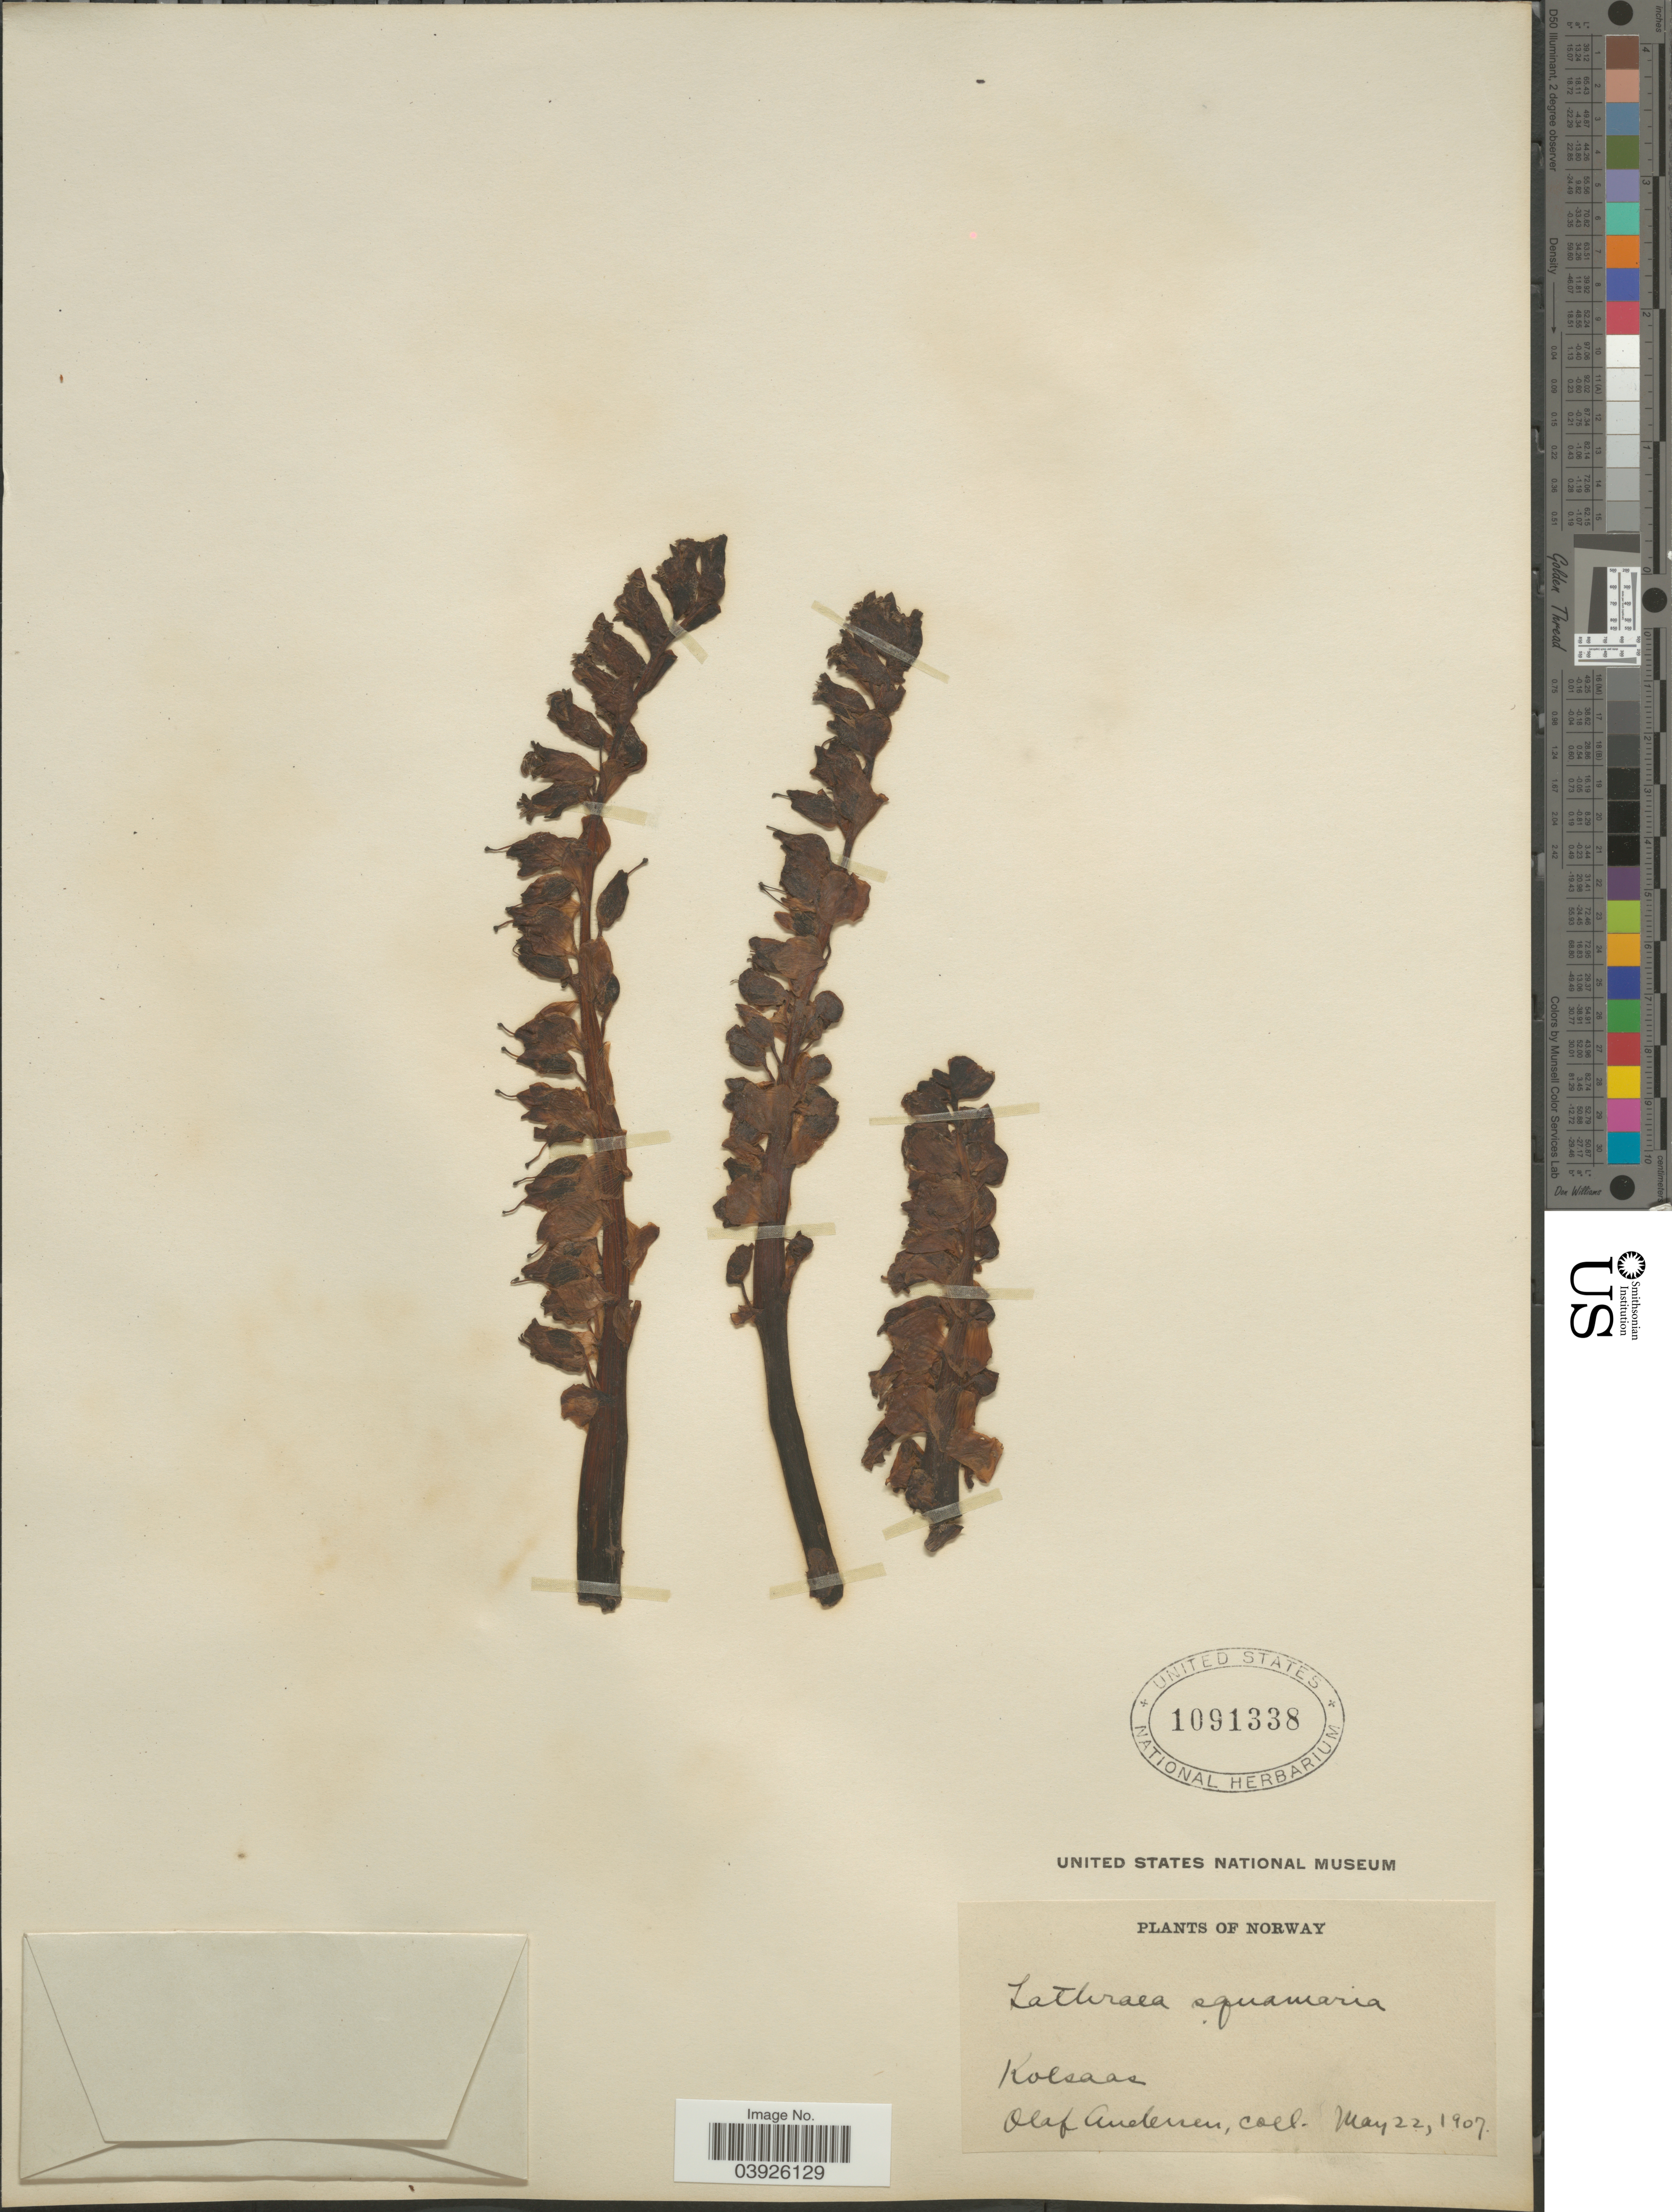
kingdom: Plantae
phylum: Tracheophyta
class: Magnoliopsida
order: Lamiales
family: Orobanchaceae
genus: Lathraea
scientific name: Lathraea squamaria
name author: L.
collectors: O. Andersen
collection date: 1907-05-22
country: Norway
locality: Kolsaas.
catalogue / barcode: US 1091338